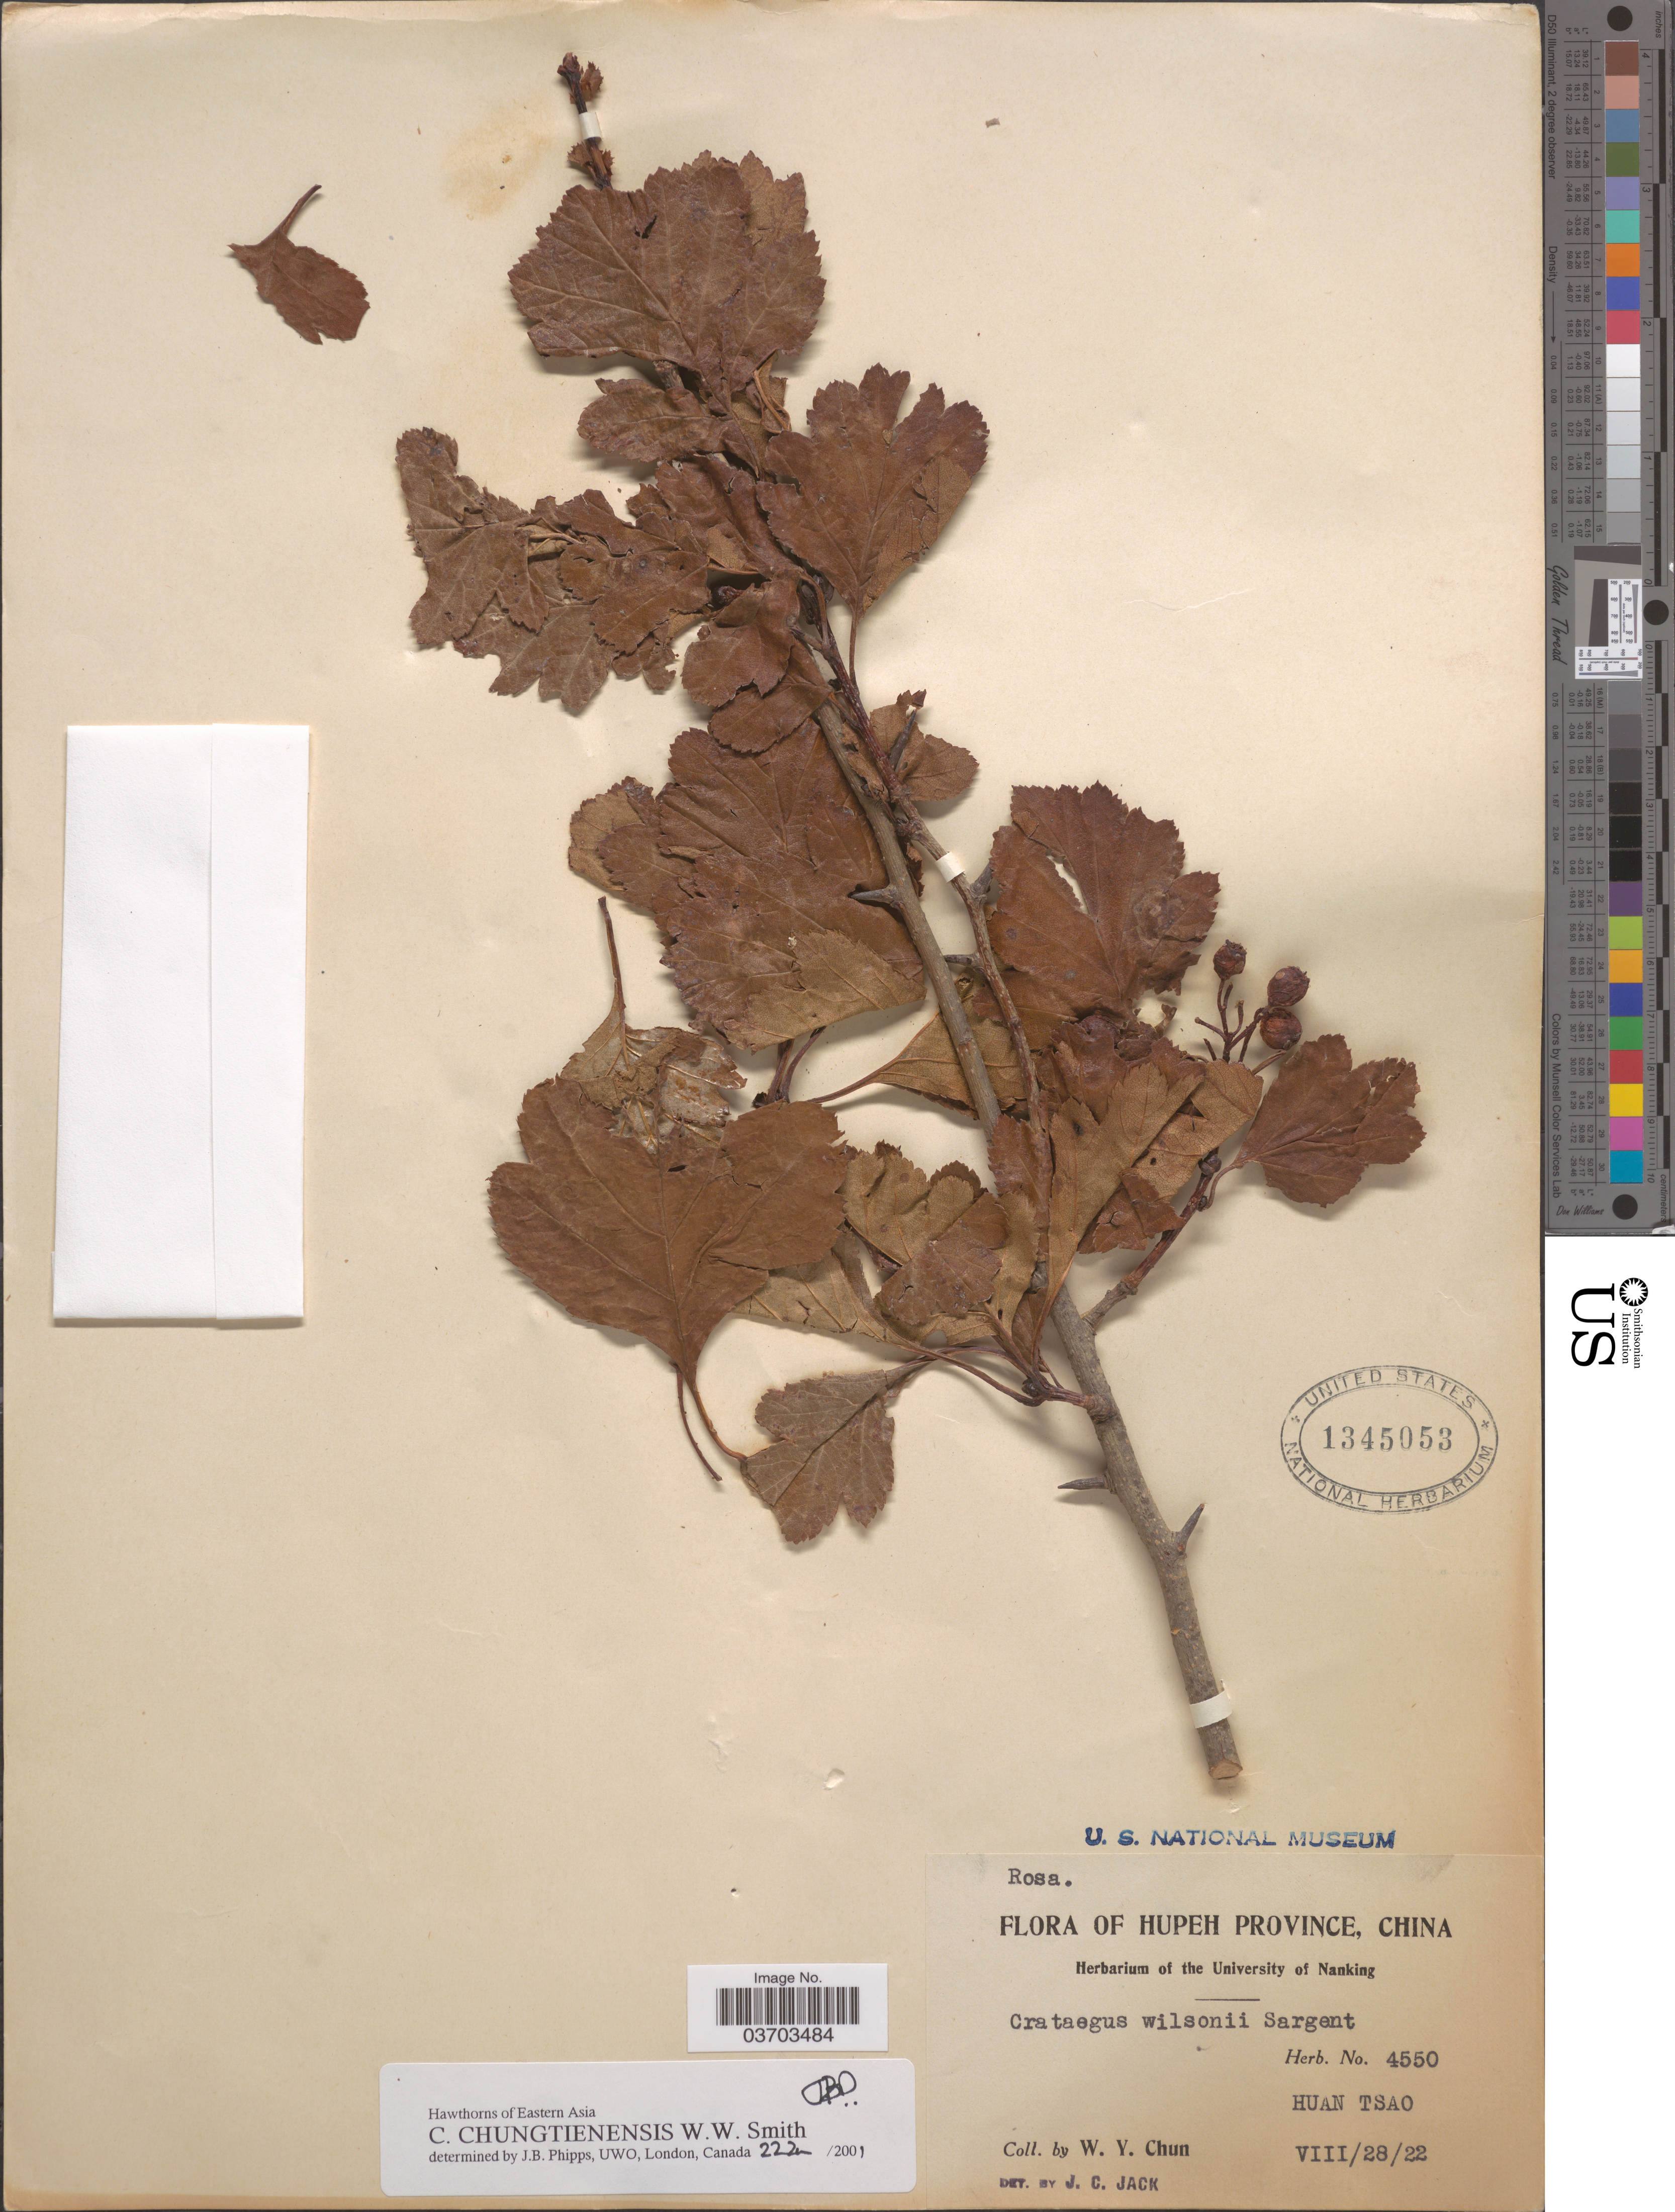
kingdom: Plantae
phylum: Tracheophyta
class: Magnoliopsida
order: Rosales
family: Rosaceae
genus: Crataegus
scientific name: Crataegus chungtienensis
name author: W.W. Sm.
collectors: W. Y. Chun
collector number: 4550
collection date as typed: Transcribed d/m/y: 28/8/22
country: China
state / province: Hubei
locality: Hupeh Province. Huan Tsao.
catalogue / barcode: US 1345053